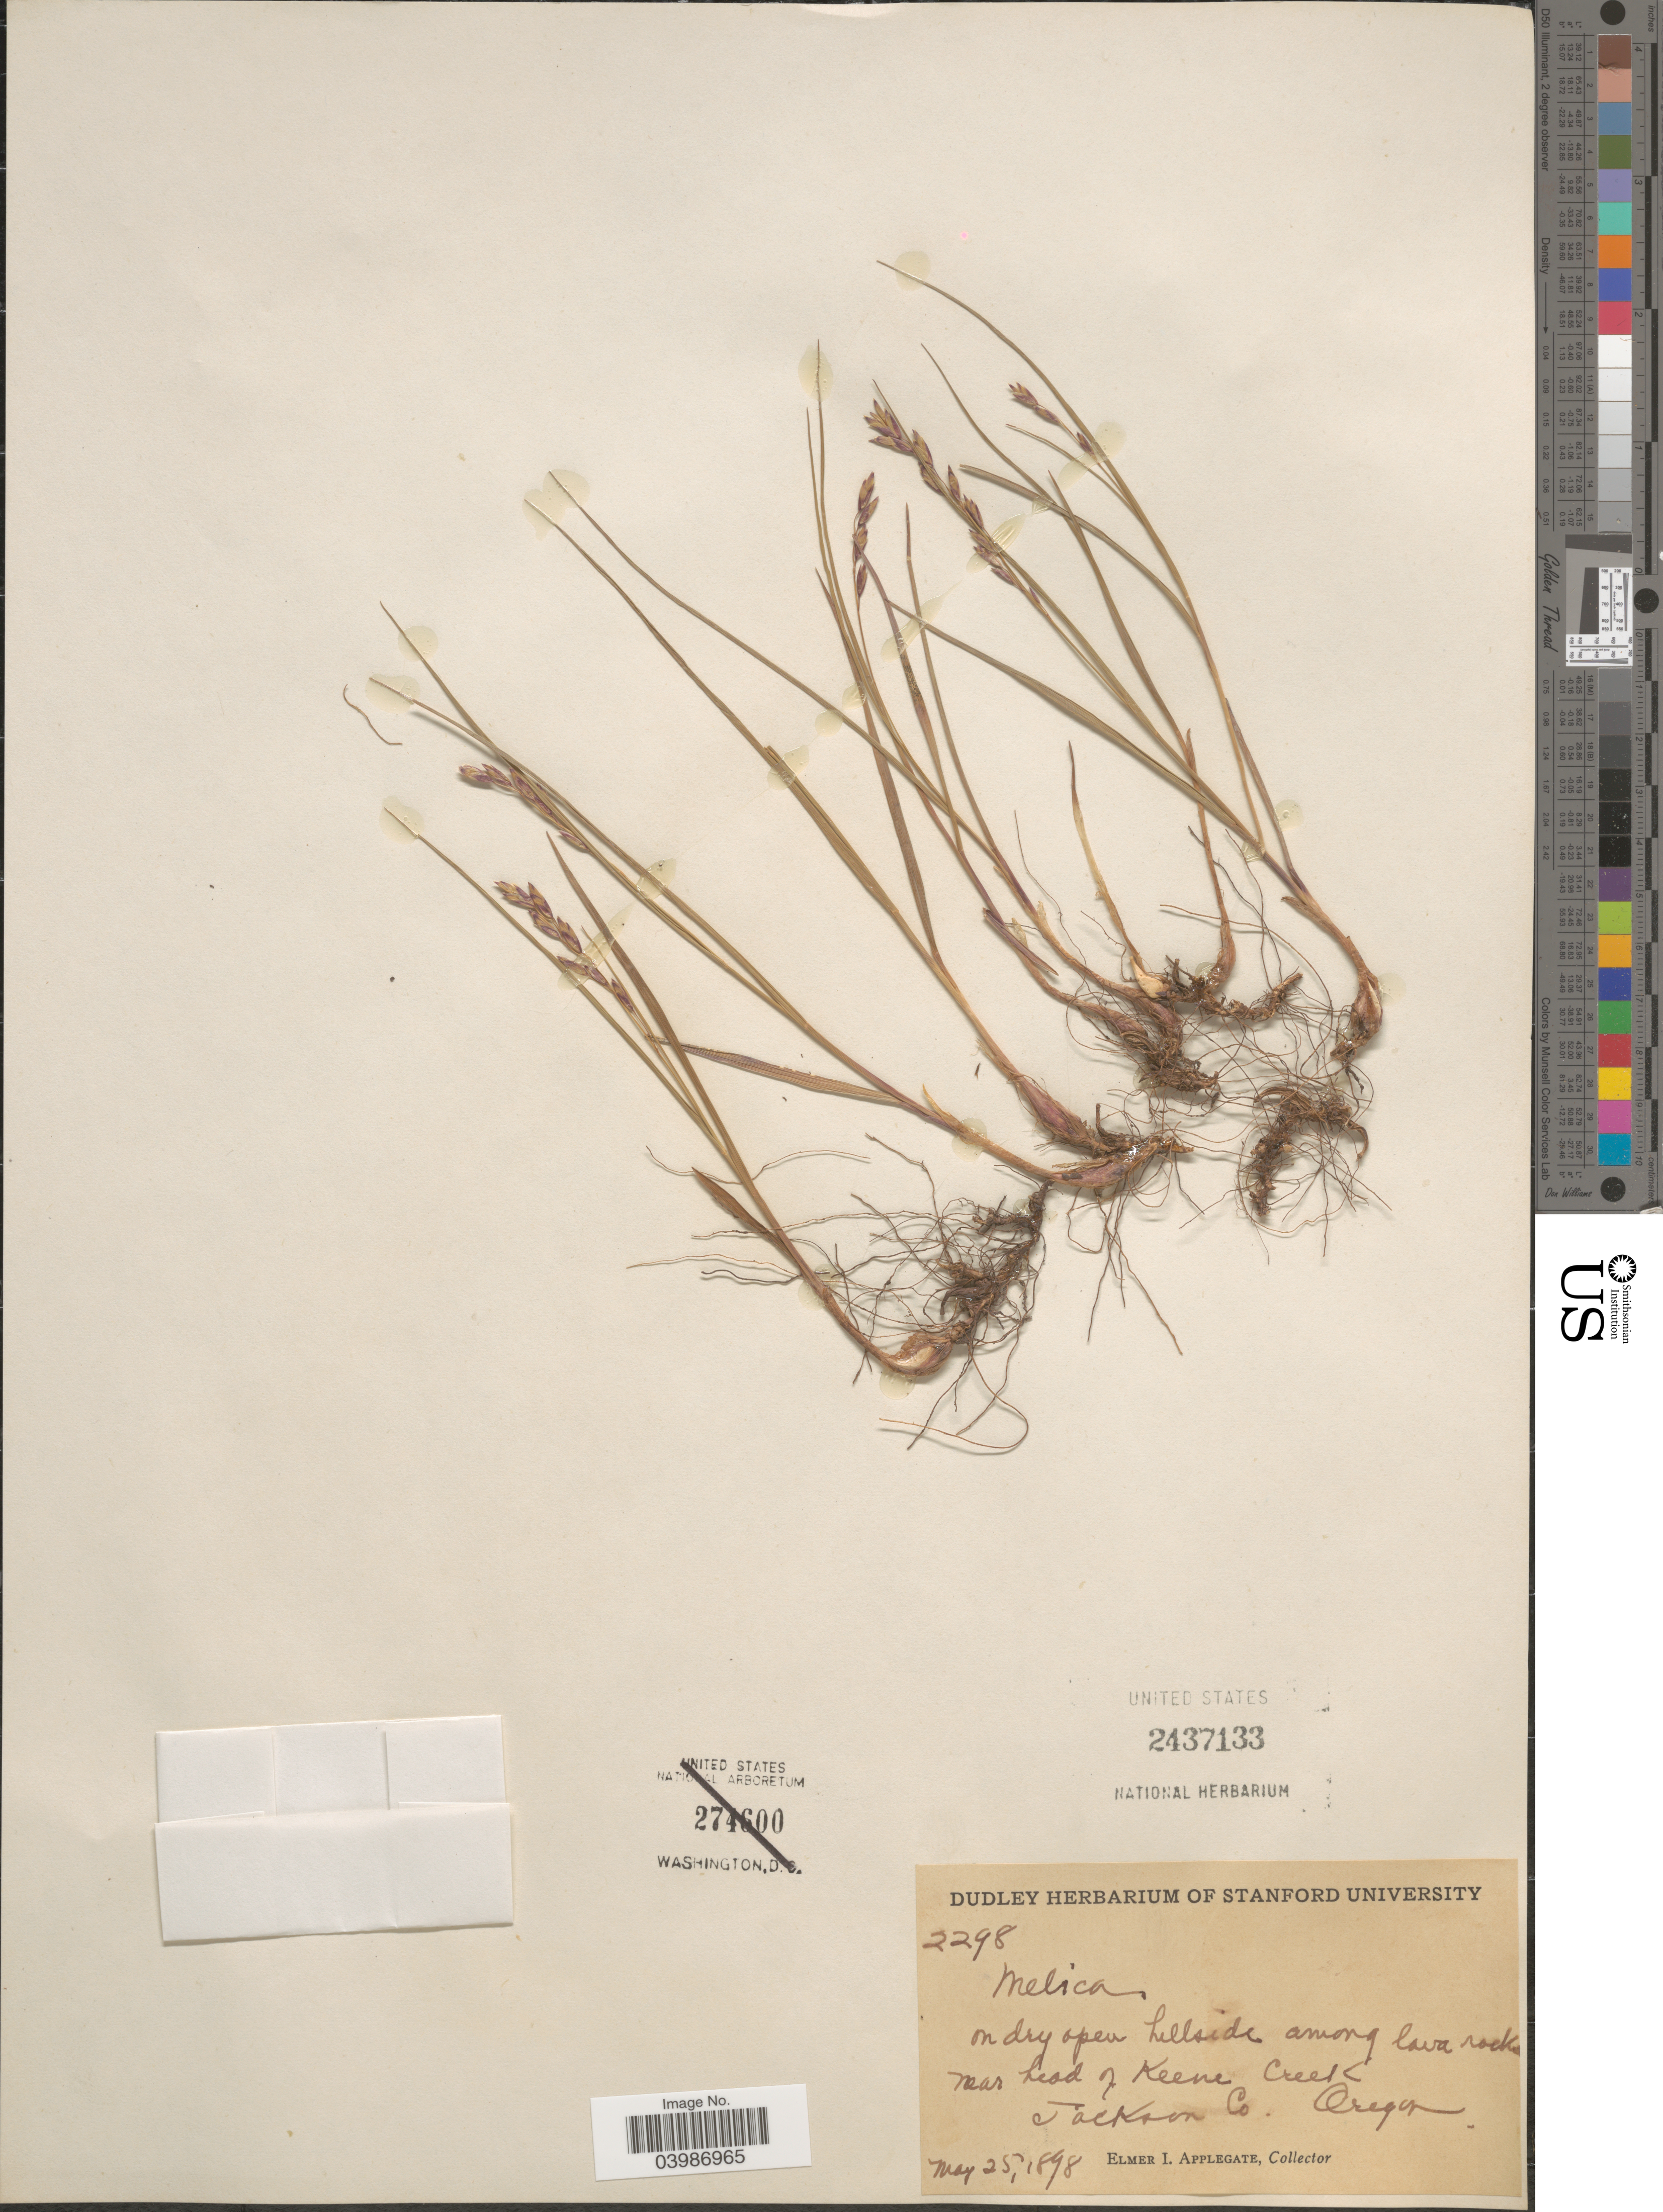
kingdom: Plantae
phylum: Tracheophyta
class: Liliopsida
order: Poales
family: Poaceae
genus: Melica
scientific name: Melica sp.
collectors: E. I. Applegate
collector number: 2298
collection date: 1898-05-25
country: United States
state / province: Oregon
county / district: Jackson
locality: Near head of Keene Creek. Jackson Co.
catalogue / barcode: US 2437133